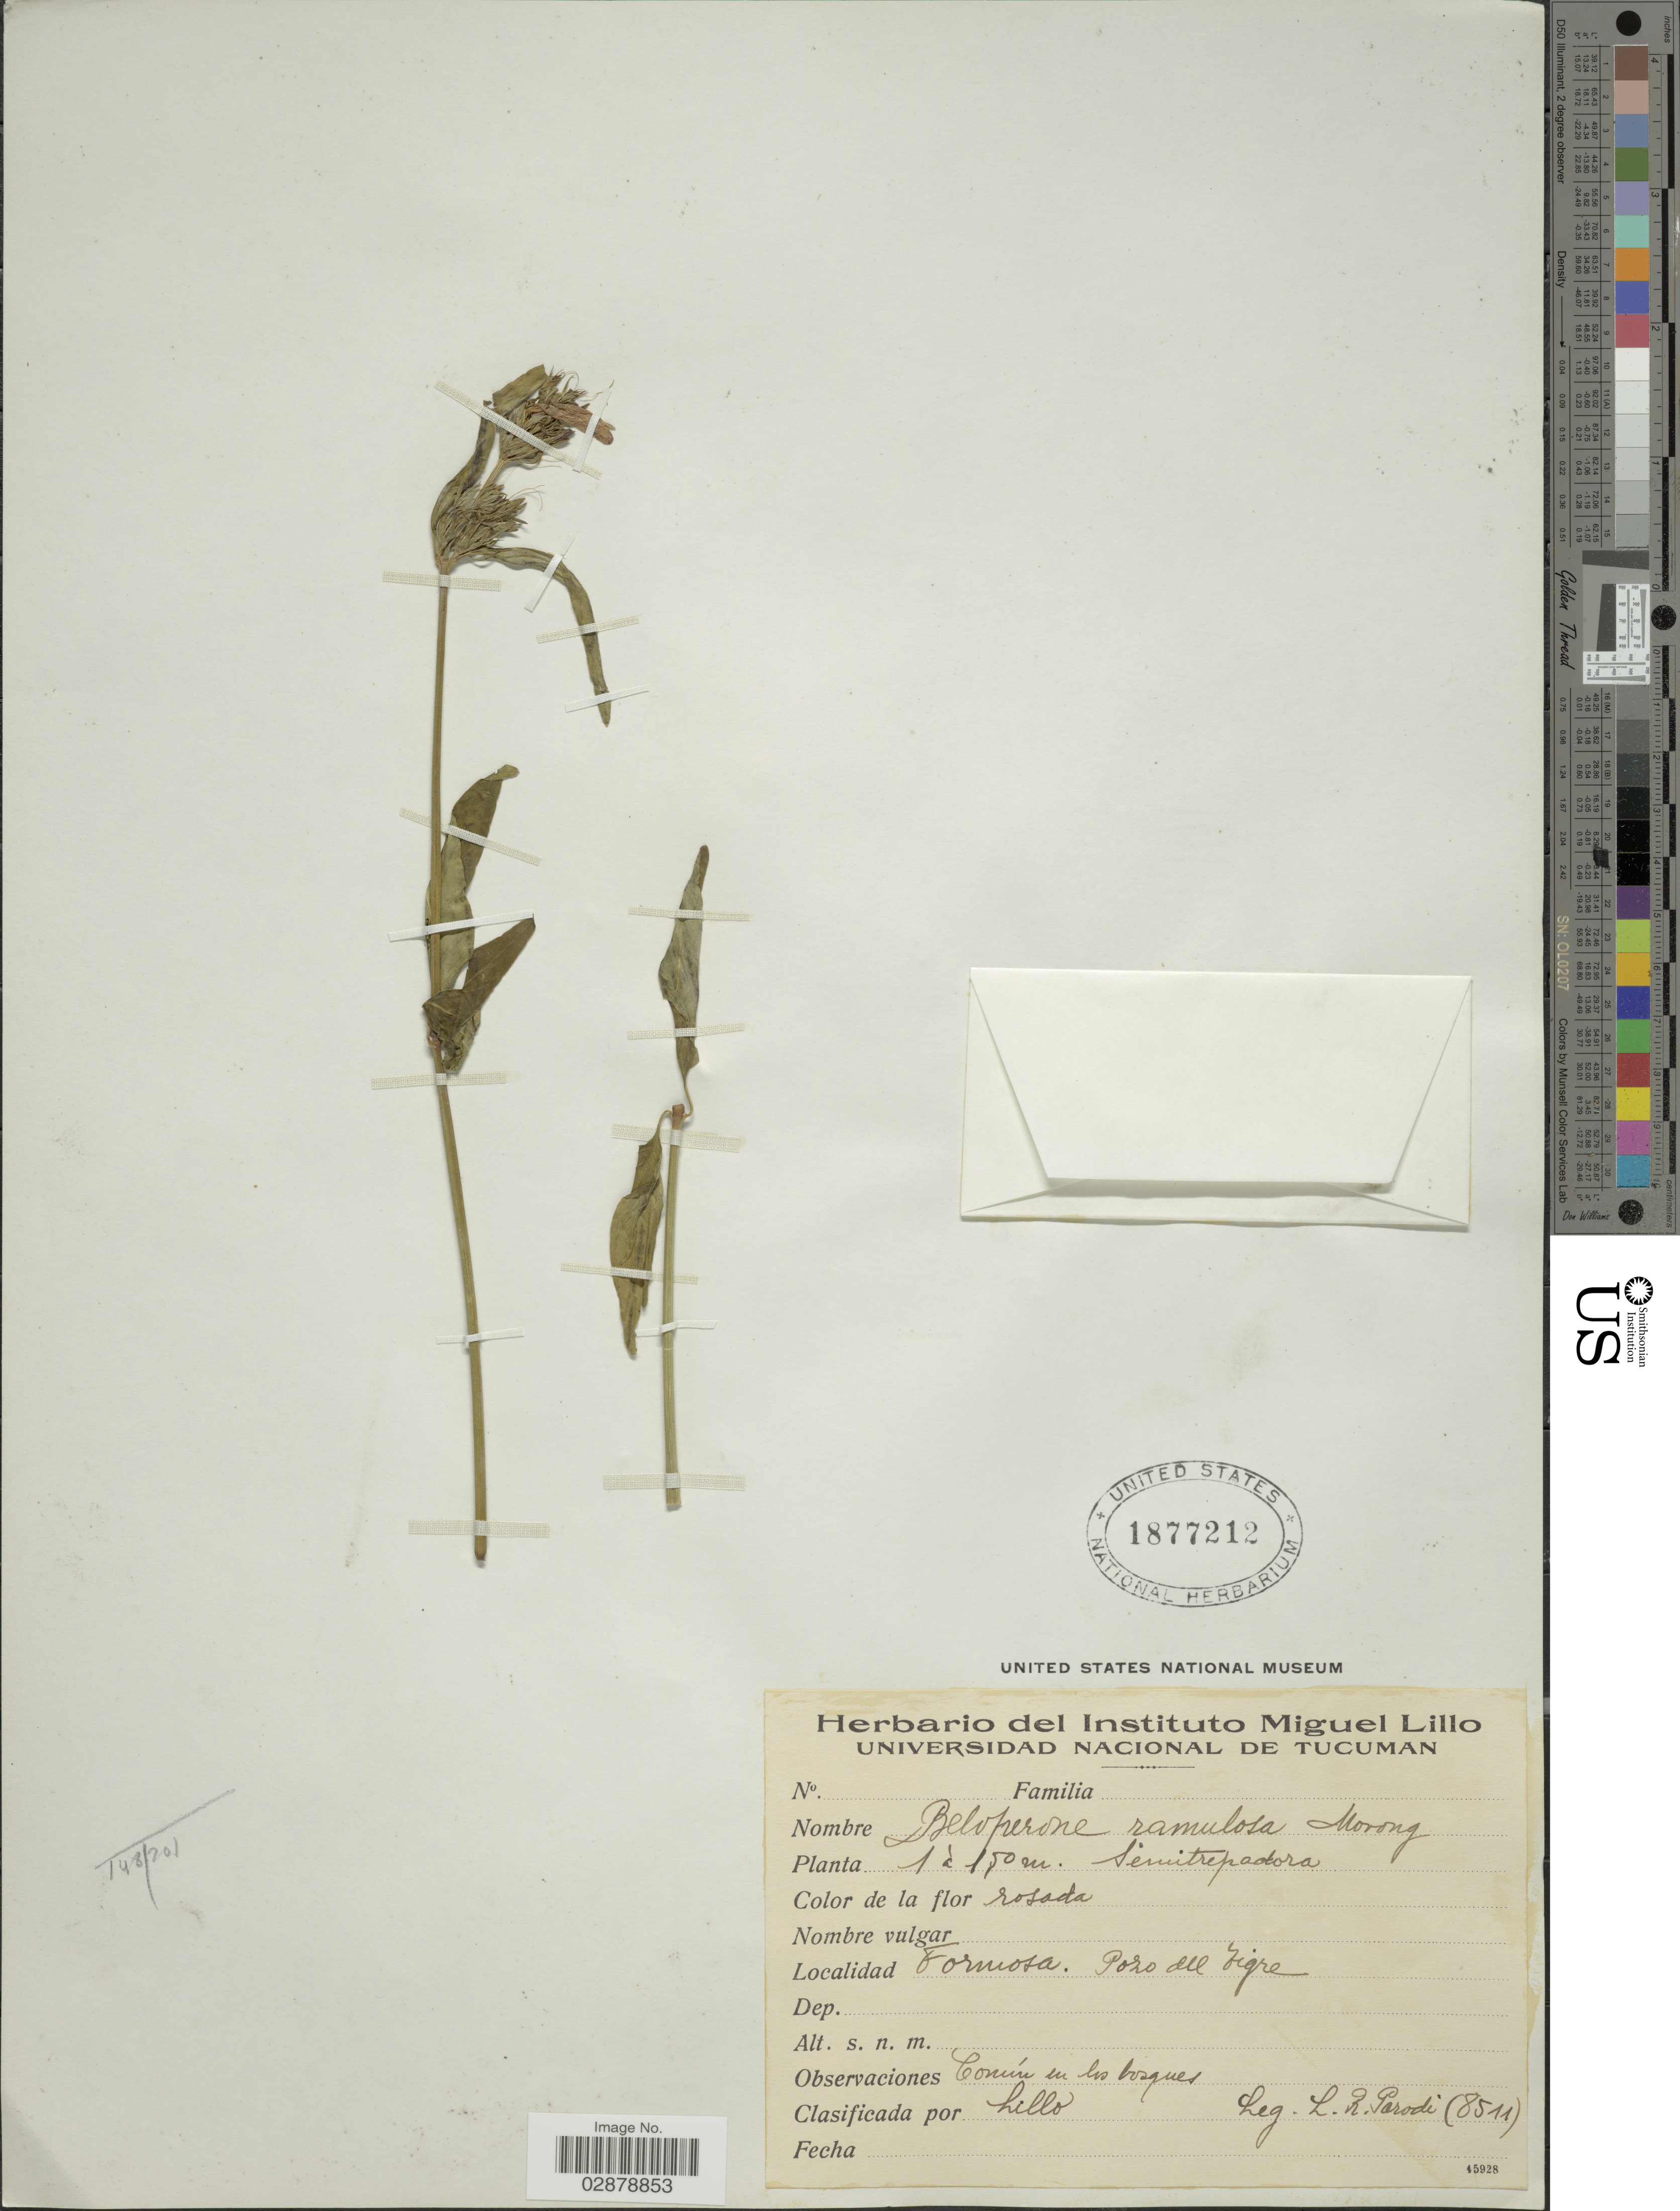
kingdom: Plantae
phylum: Tracheophyta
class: Magnoliopsida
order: Lamiales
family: Acanthaceae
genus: Justicia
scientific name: Justicia dumetorum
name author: Morong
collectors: L. R. Parodi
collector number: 8511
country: Argentina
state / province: Formosa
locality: Pozo del Tigre.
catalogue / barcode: US 1877212